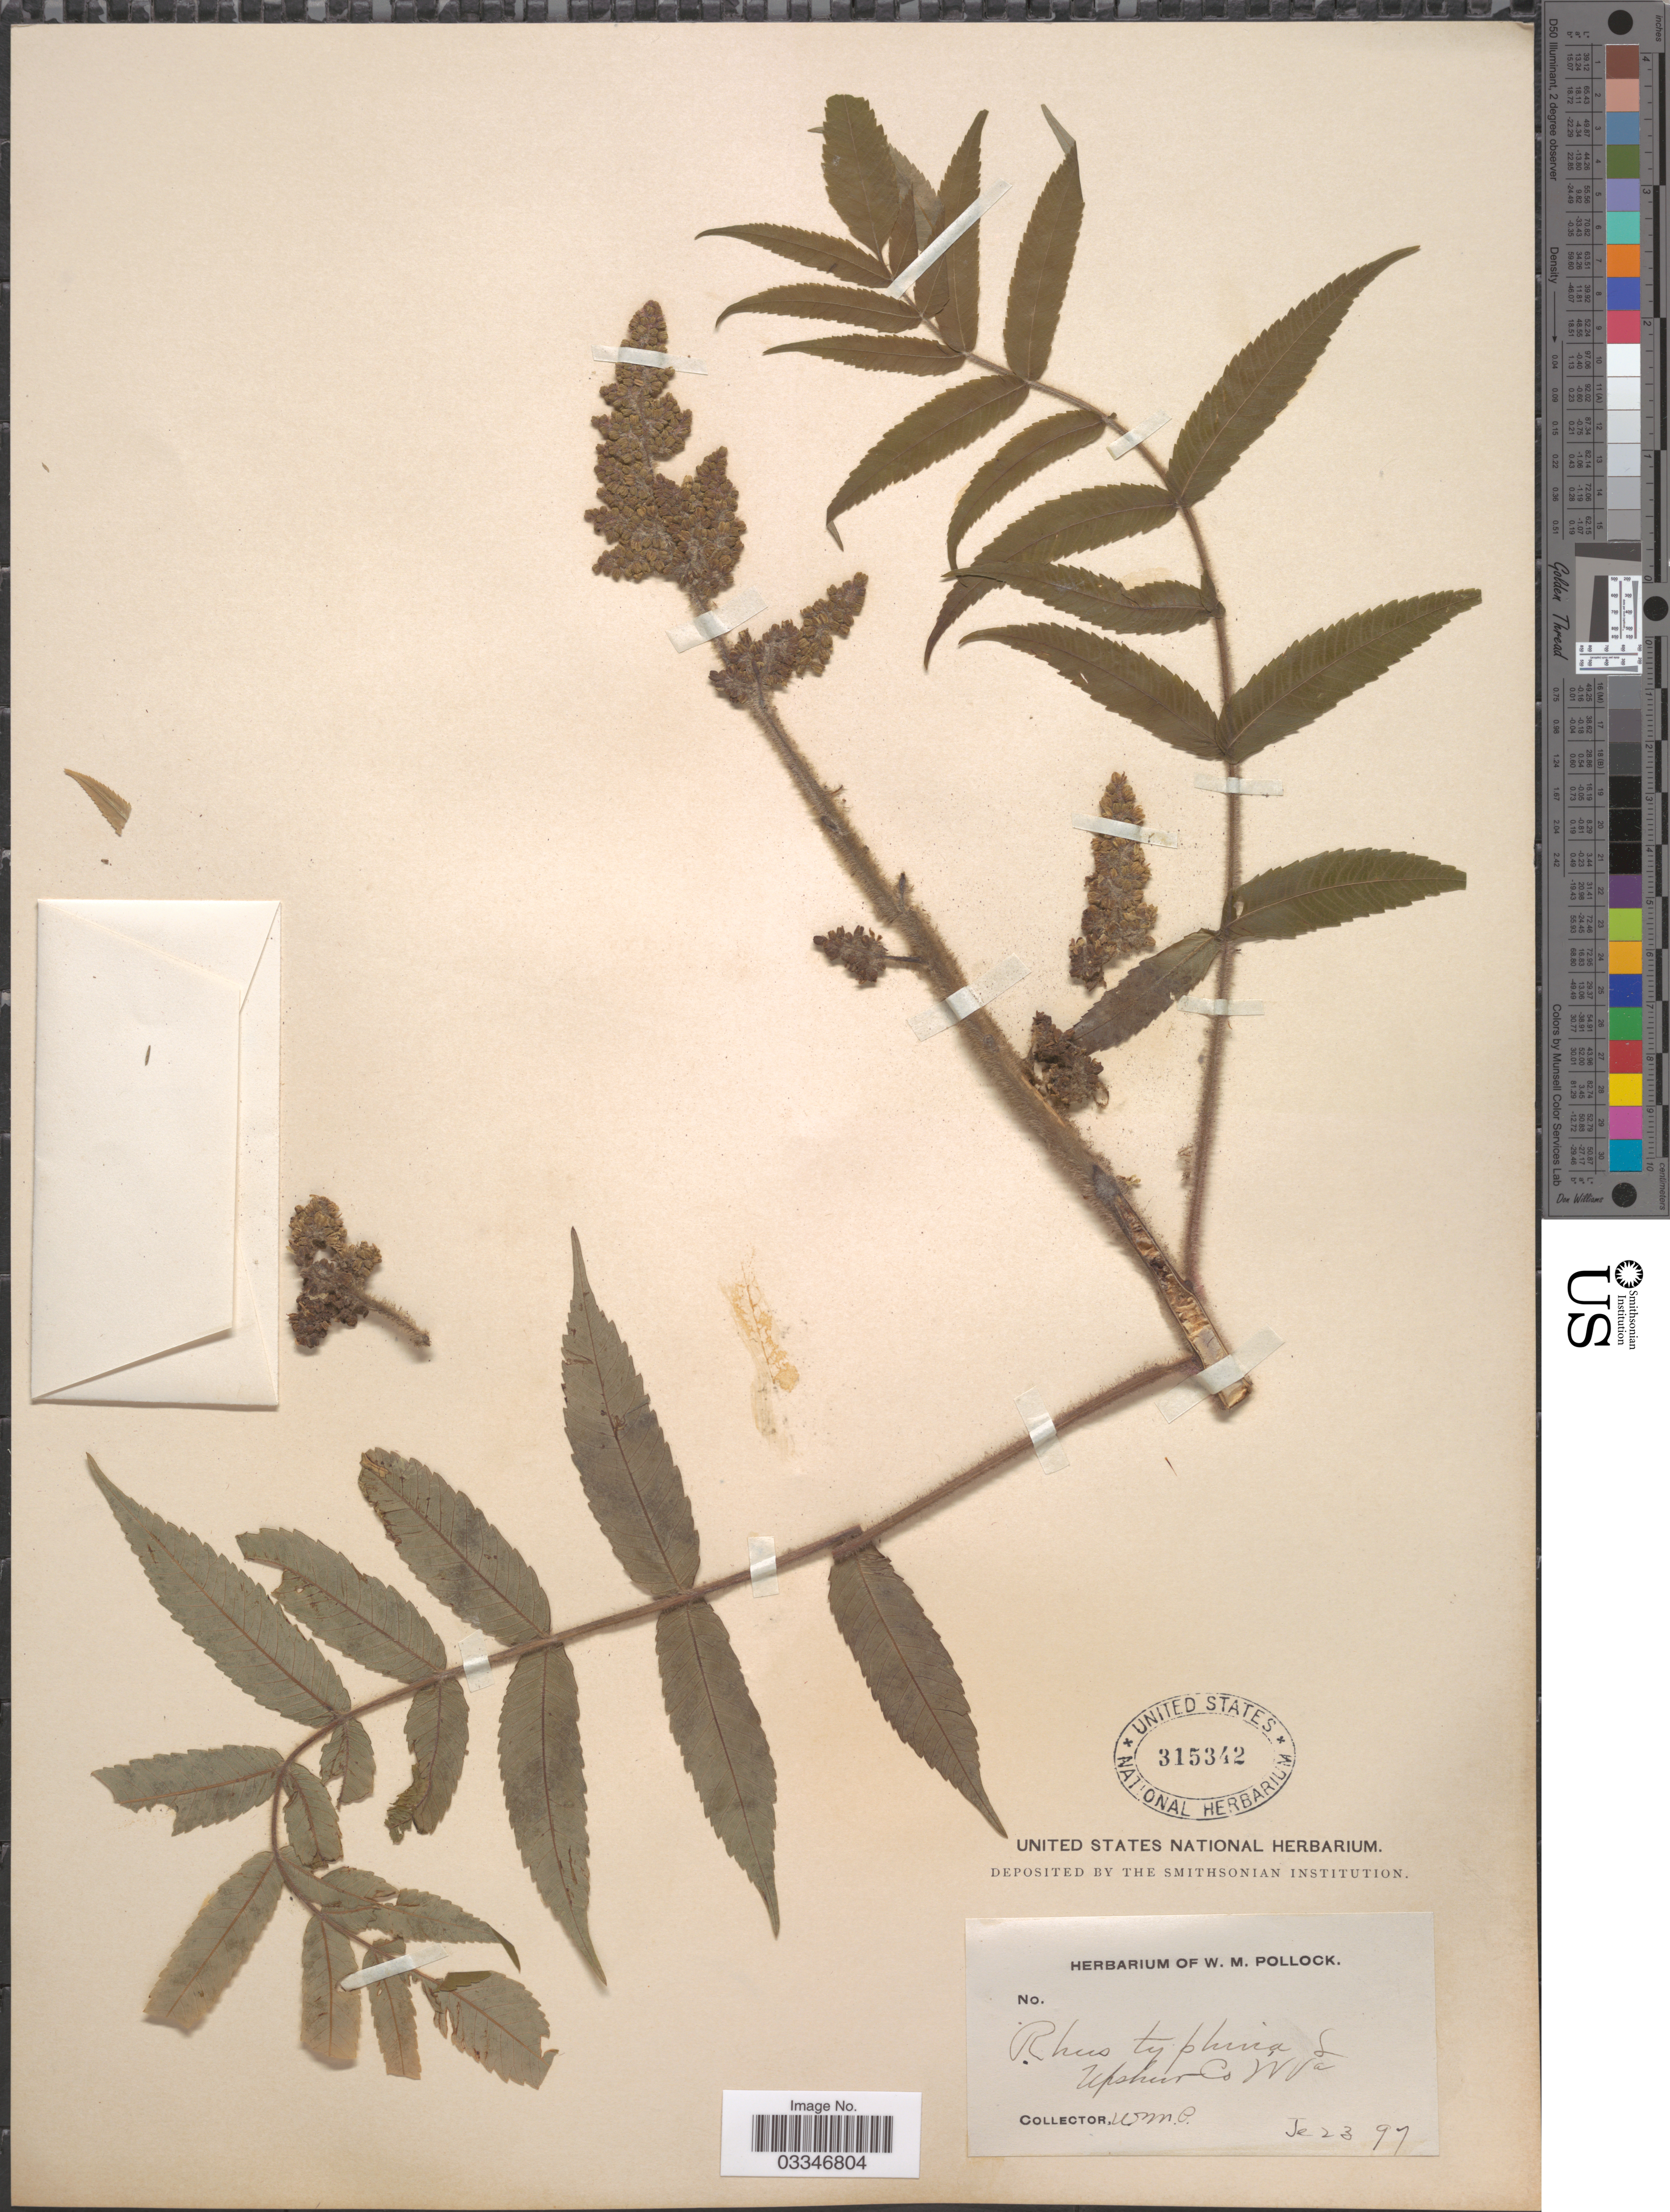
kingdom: Plantae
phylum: Tracheophyta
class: Magnoliopsida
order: Sapindales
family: Anacardiaceae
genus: Rhus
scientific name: Rhus typhina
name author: L.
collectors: W. M. Pollock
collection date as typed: Transcribed d/m/y: 23/6/97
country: United States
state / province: West Virginia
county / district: Upshur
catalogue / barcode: US 315342